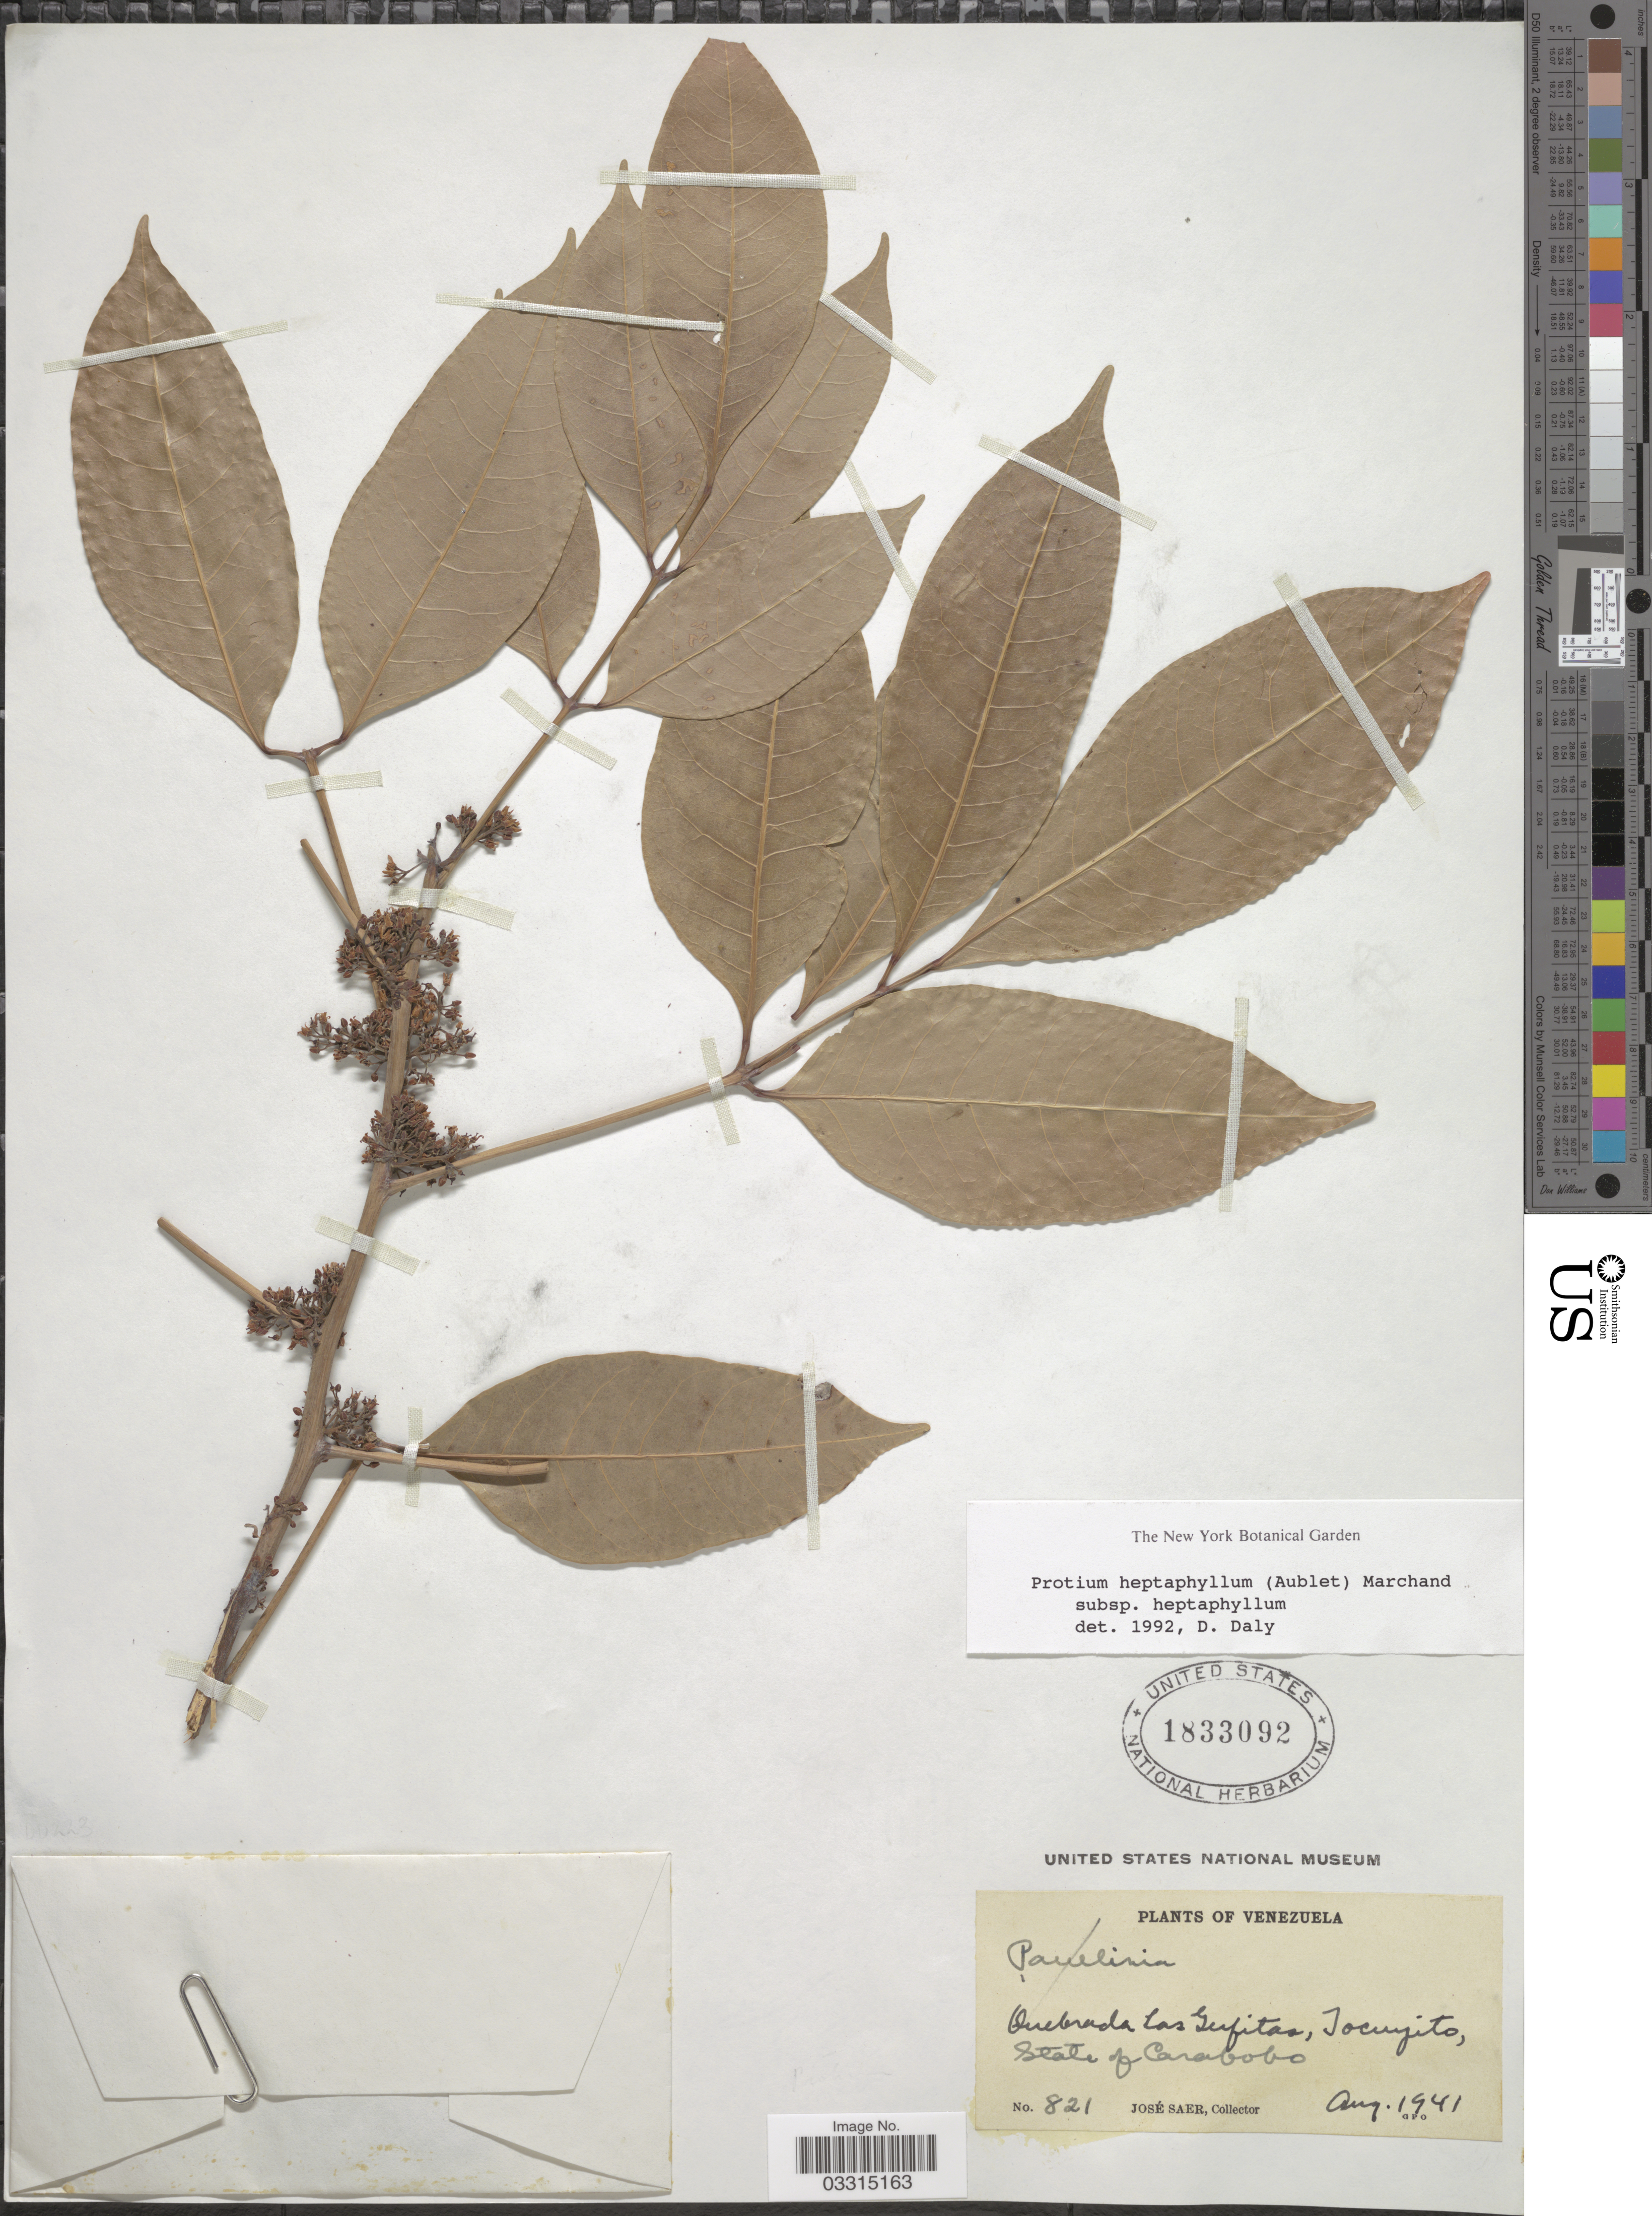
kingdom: Plantae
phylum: Tracheophyta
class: Magnoliopsida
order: Sapindales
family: Burseraceae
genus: Protium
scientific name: Protium heptaphyllum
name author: (Aubl.) Marchand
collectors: J. Saer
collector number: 821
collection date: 1941-08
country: Venezuela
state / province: Carabobo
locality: Quebrada Las Gufitas, Tocuyito.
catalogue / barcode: US 1833092